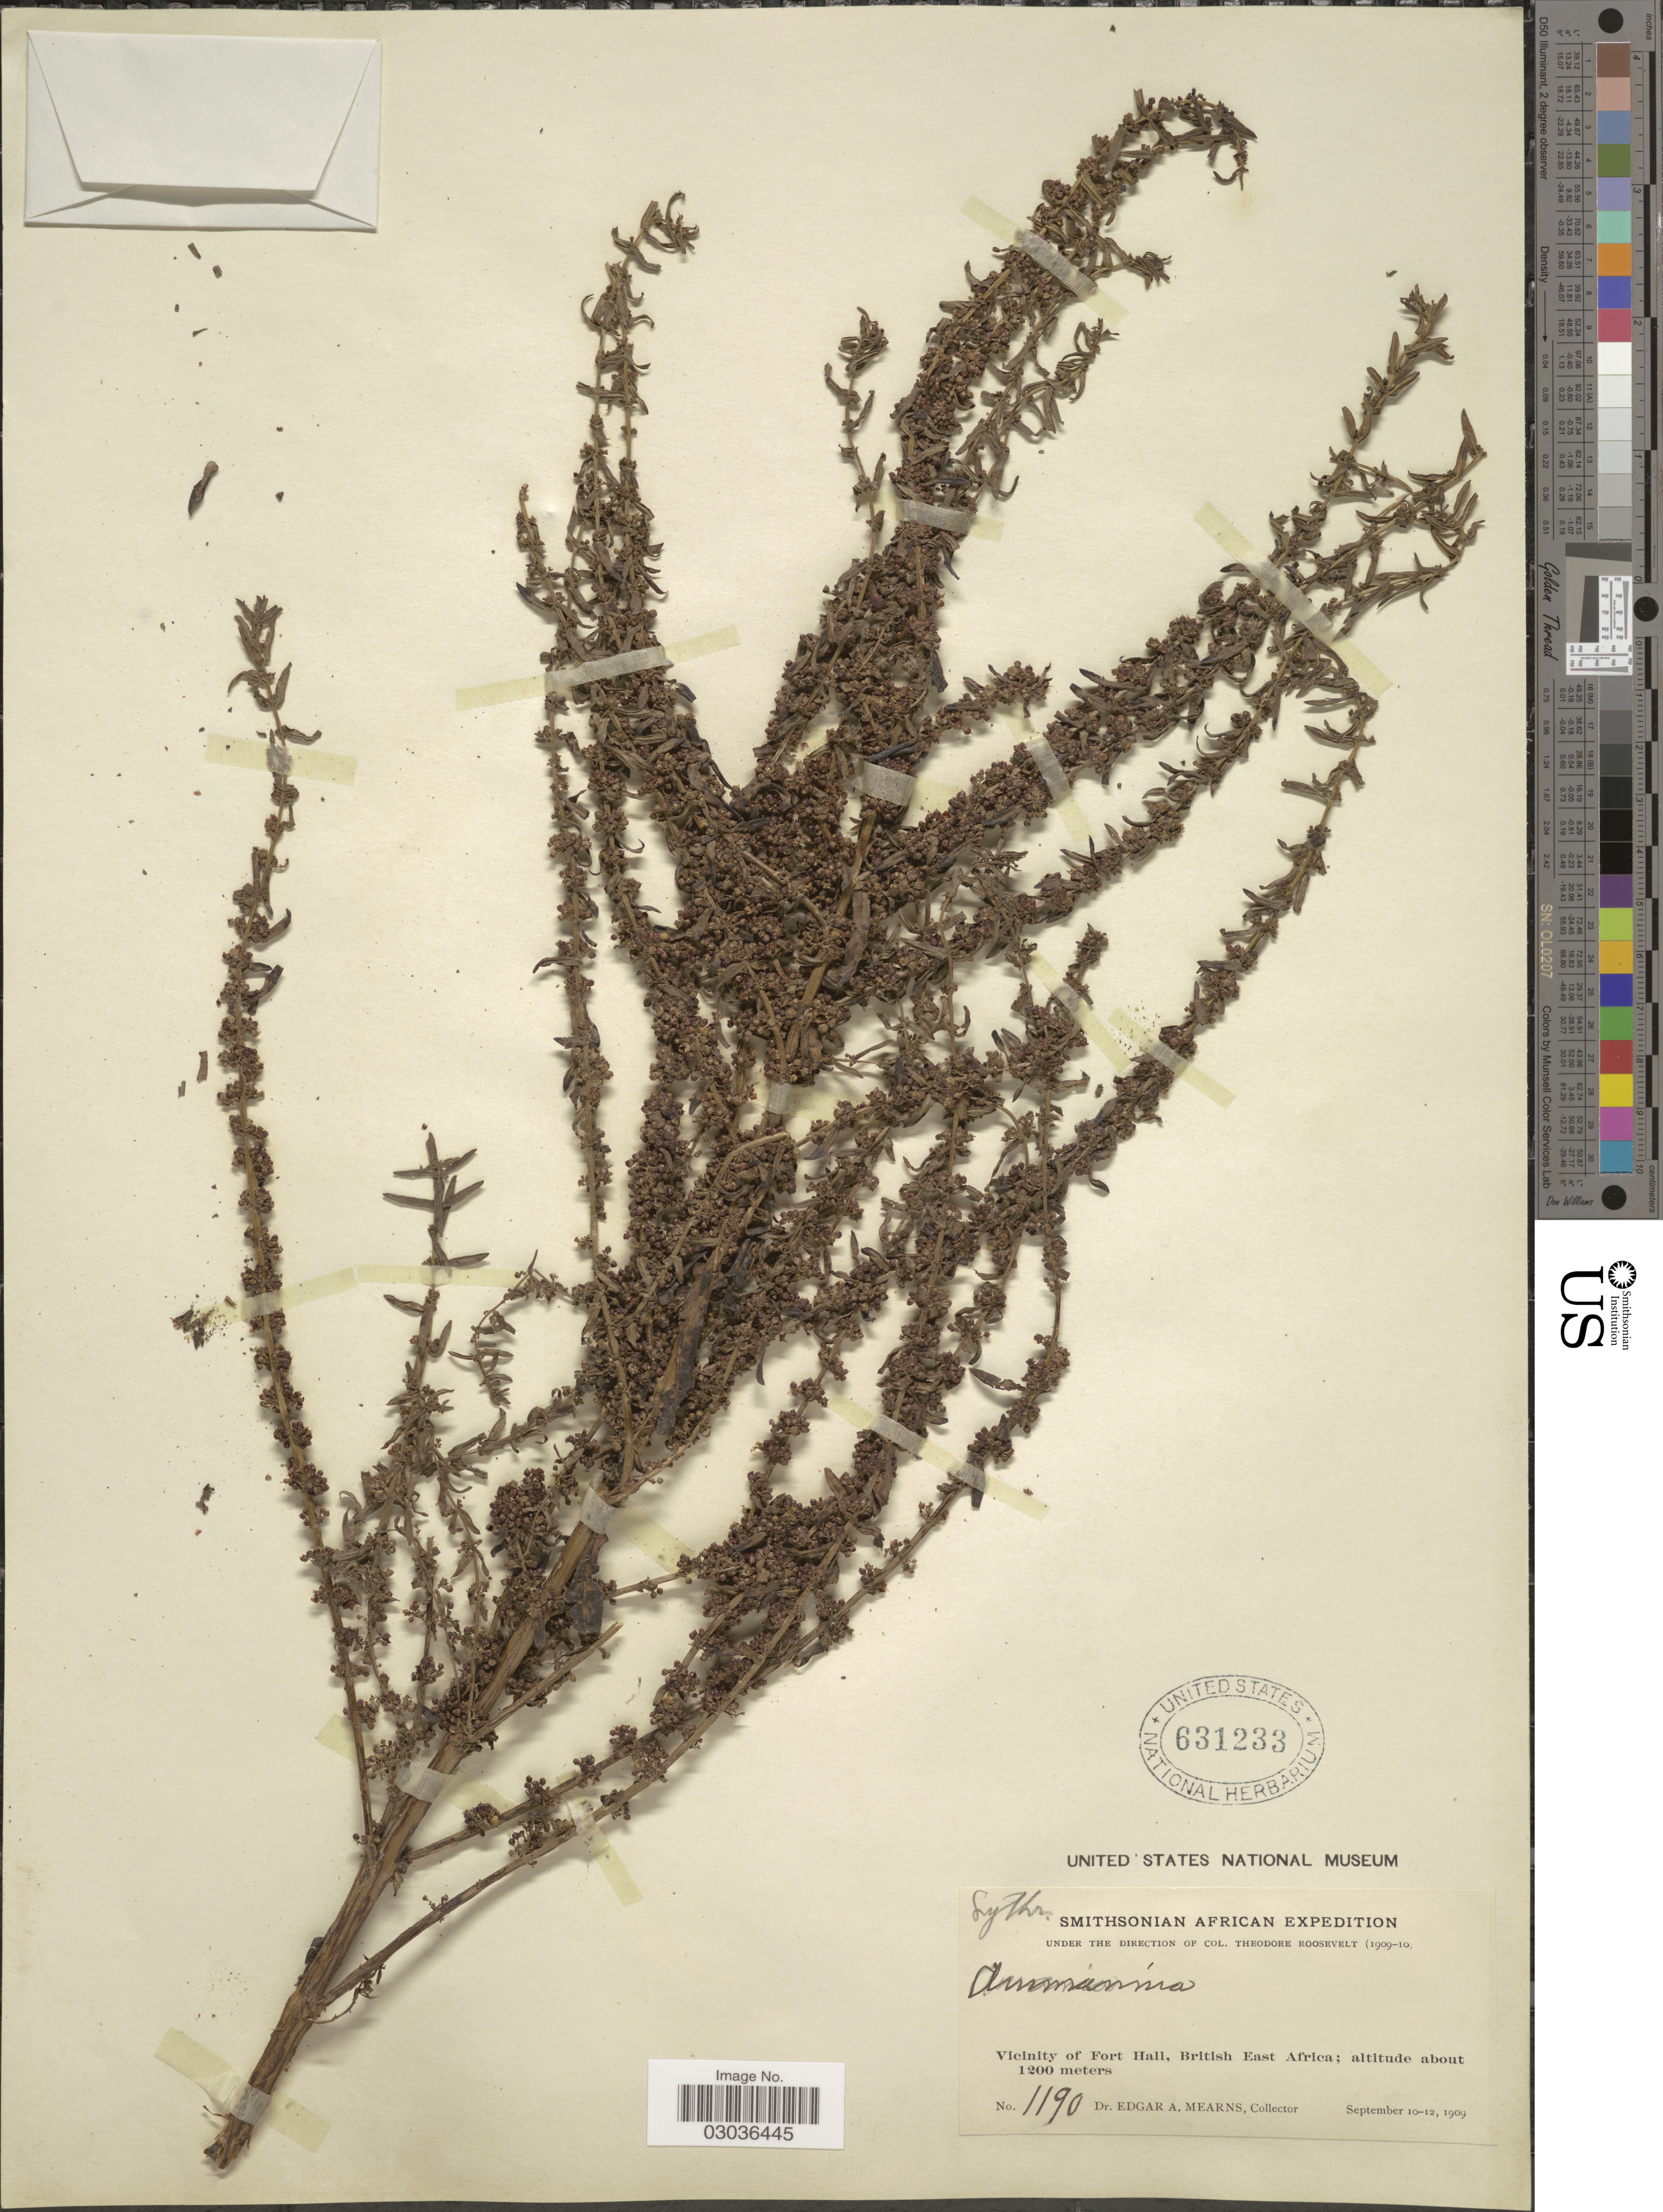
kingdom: Plantae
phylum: Tracheophyta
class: Magnoliopsida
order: Myrtales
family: Lythraceae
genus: Ammannia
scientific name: Ammannia sp.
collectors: E. A. Mearns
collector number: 1190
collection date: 1909-09-10/1909-09-12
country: Kenya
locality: Vicinity of Fort Hall, British East Africa.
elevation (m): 1200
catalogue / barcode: US 631233